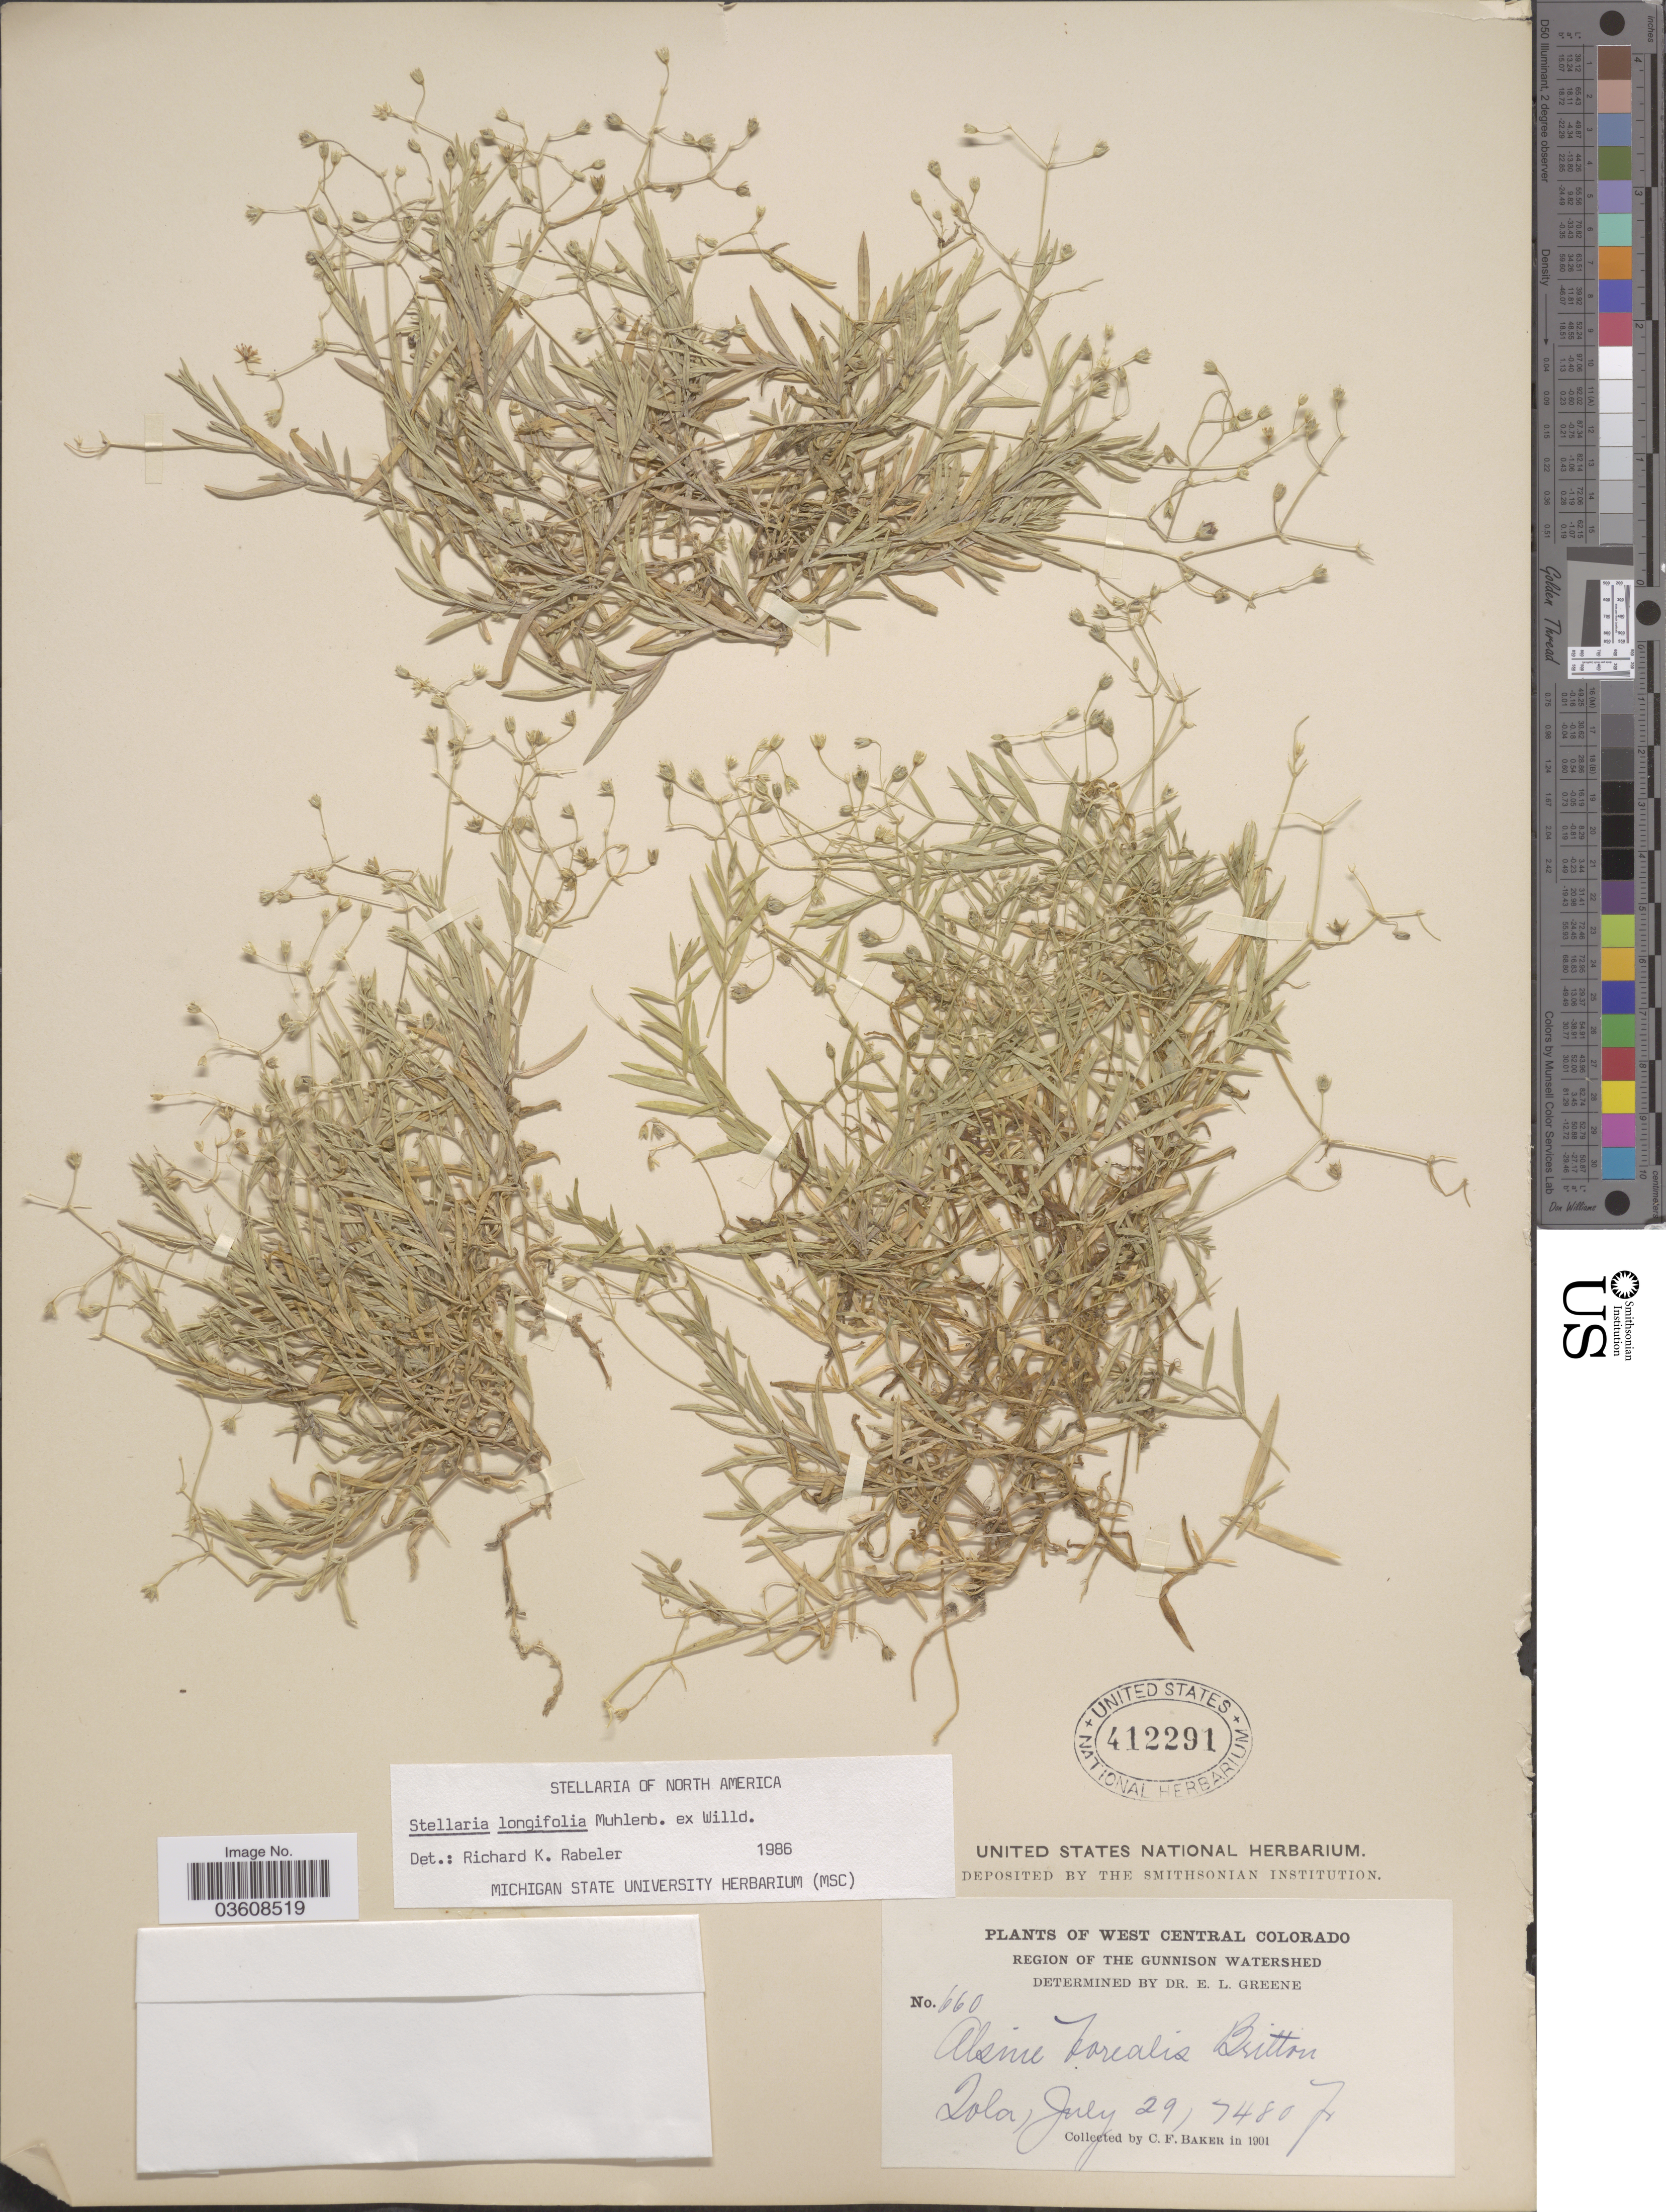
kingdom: Plantae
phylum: Tracheophyta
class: Magnoliopsida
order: Caryophyllales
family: Caryophyllaceae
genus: Stellaria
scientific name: Stellaria longifolia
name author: Muhl. ex Willd.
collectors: C. F. Baker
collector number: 660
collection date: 1901-07-29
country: United States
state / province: Colorado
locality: West Central Colorado. Region of the Gunnison Watershed. Iola.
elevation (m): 2280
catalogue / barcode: US 412291